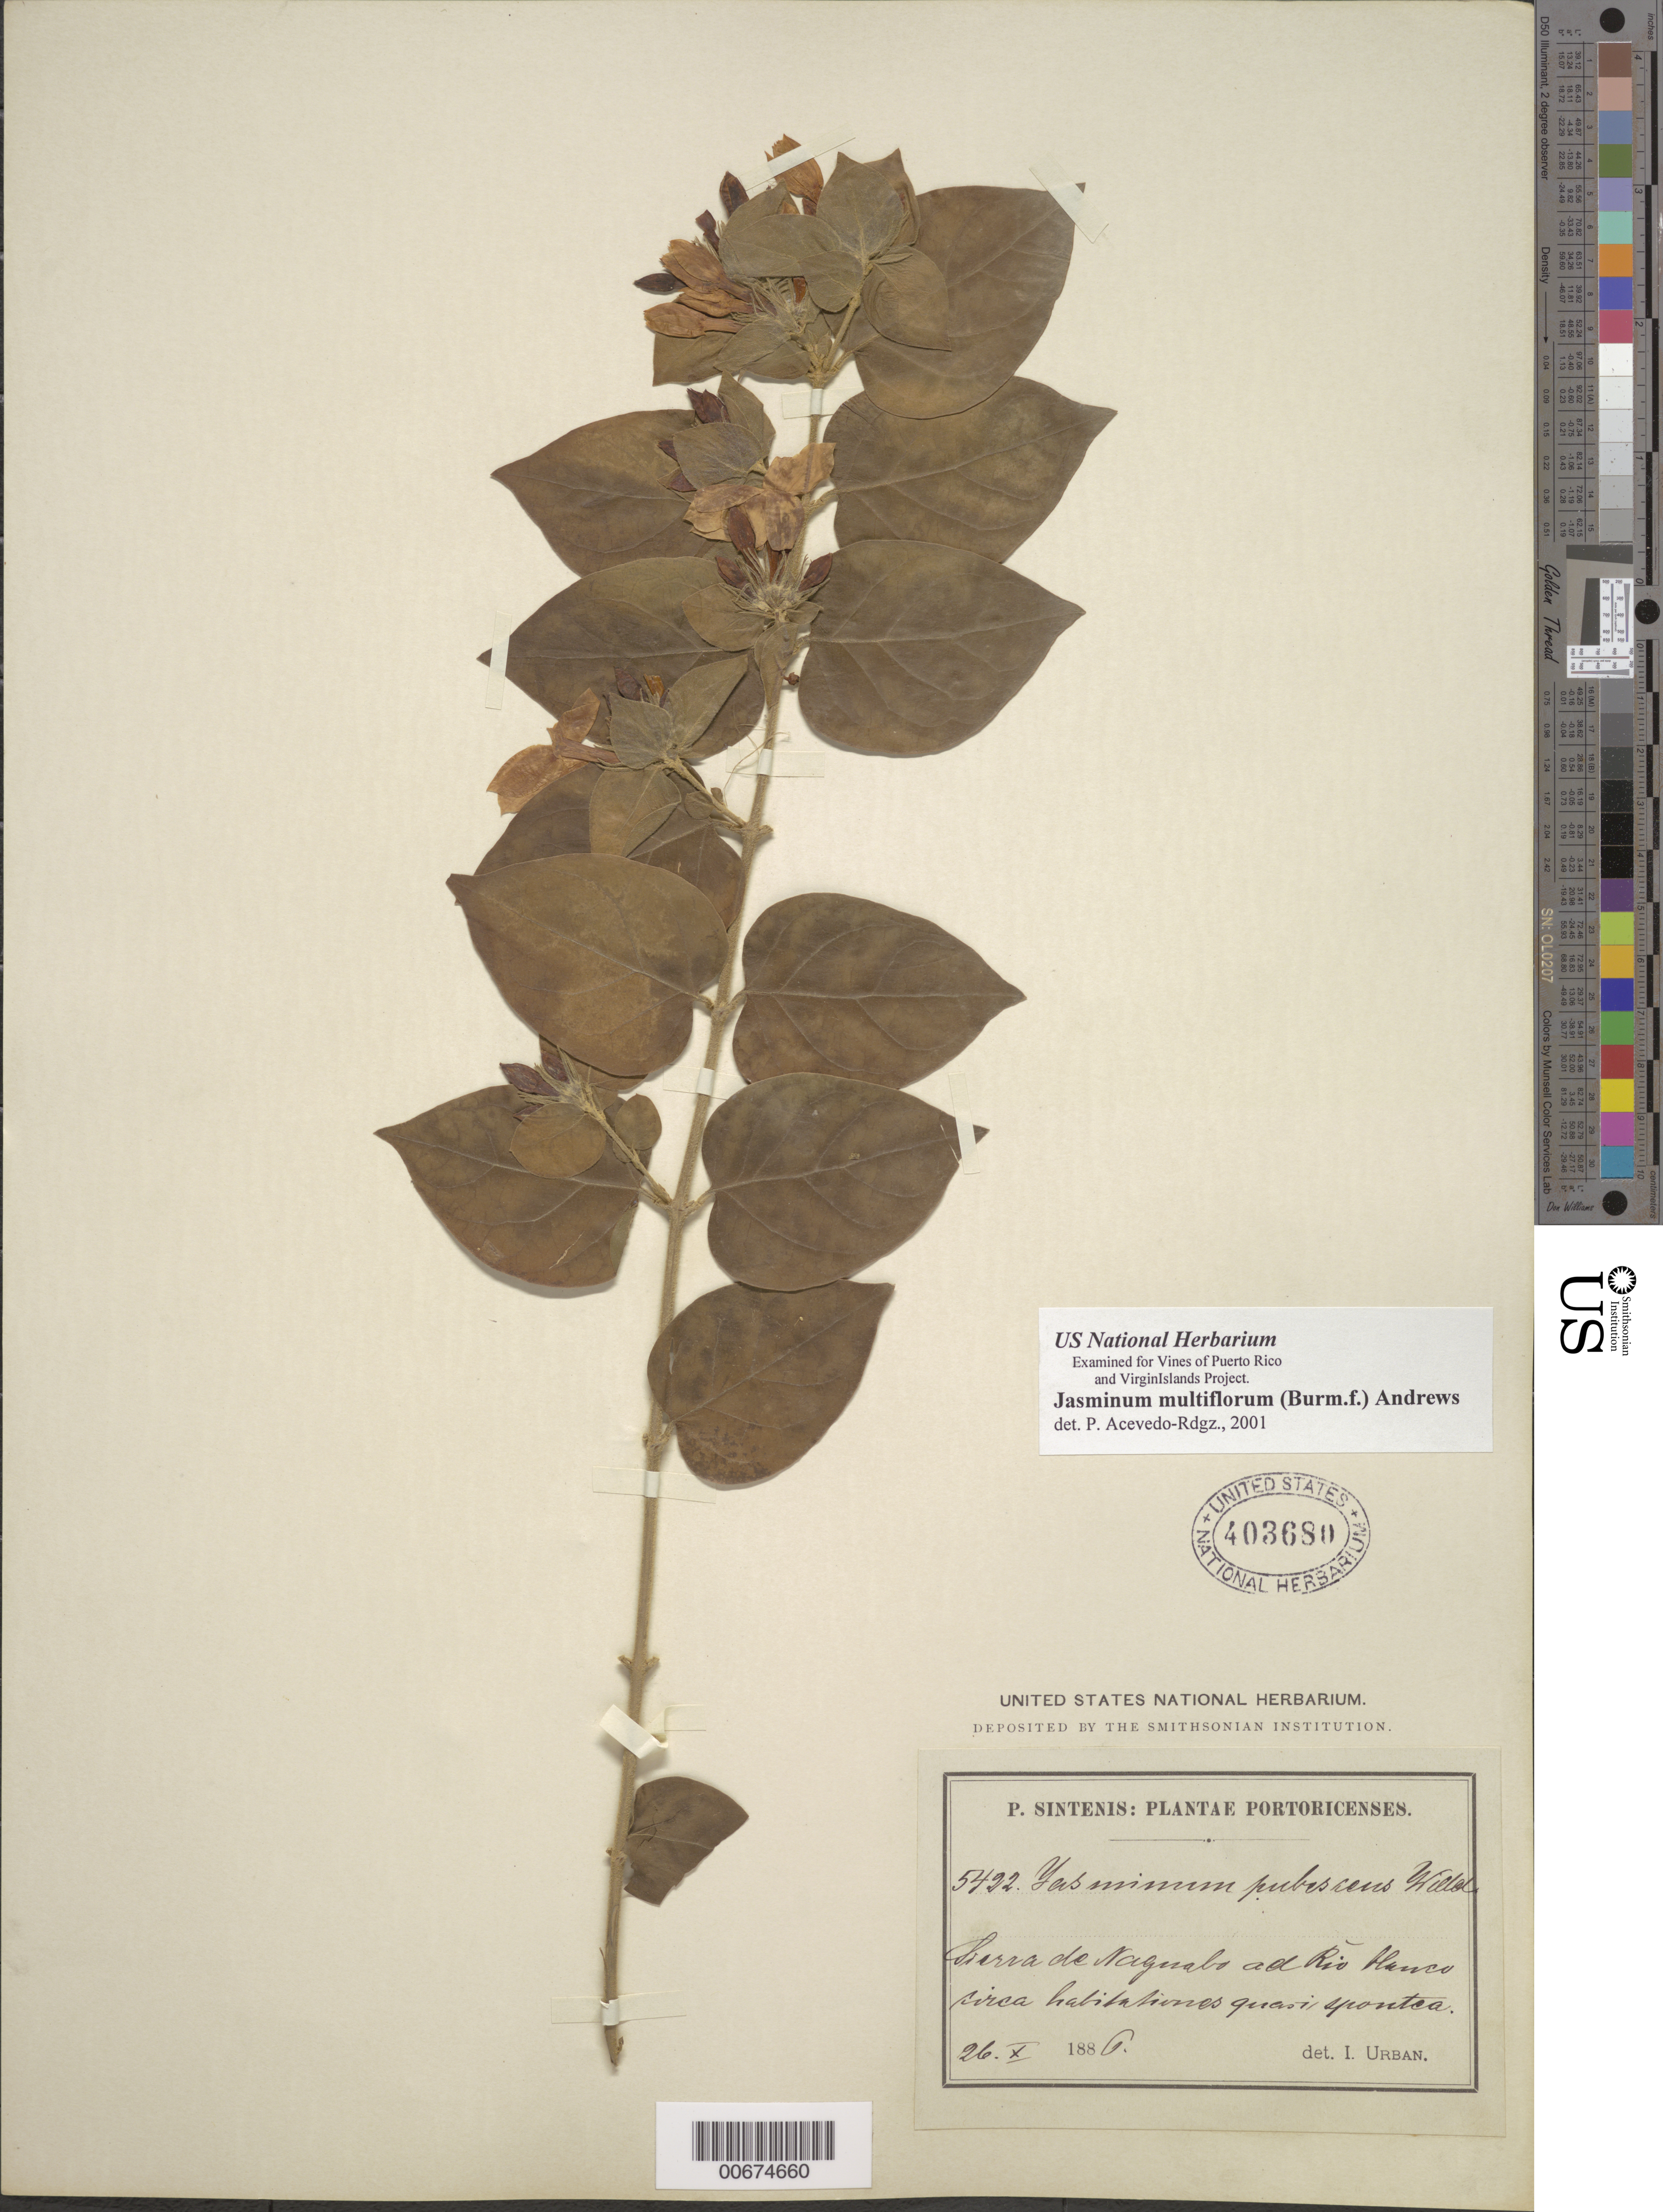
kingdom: Plantae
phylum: Tracheophyta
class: Magnoliopsida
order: Lamiales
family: Oleaceae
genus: Jasminum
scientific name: Jasminum multiflorum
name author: (Burm. f.) Andrews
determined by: Acevedo-Rodríguez, P., (BOT), Smithsonian Institution - National Museum of Natural History (UNITED STATES)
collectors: P. Sintenis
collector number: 5422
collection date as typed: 26 Dec 1886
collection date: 1886-12-26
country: Puerto Rico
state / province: Naguabo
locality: Sierra de Naguaba ad Rio Blanco circa habitationes "questi sprontea"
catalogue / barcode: US 403680